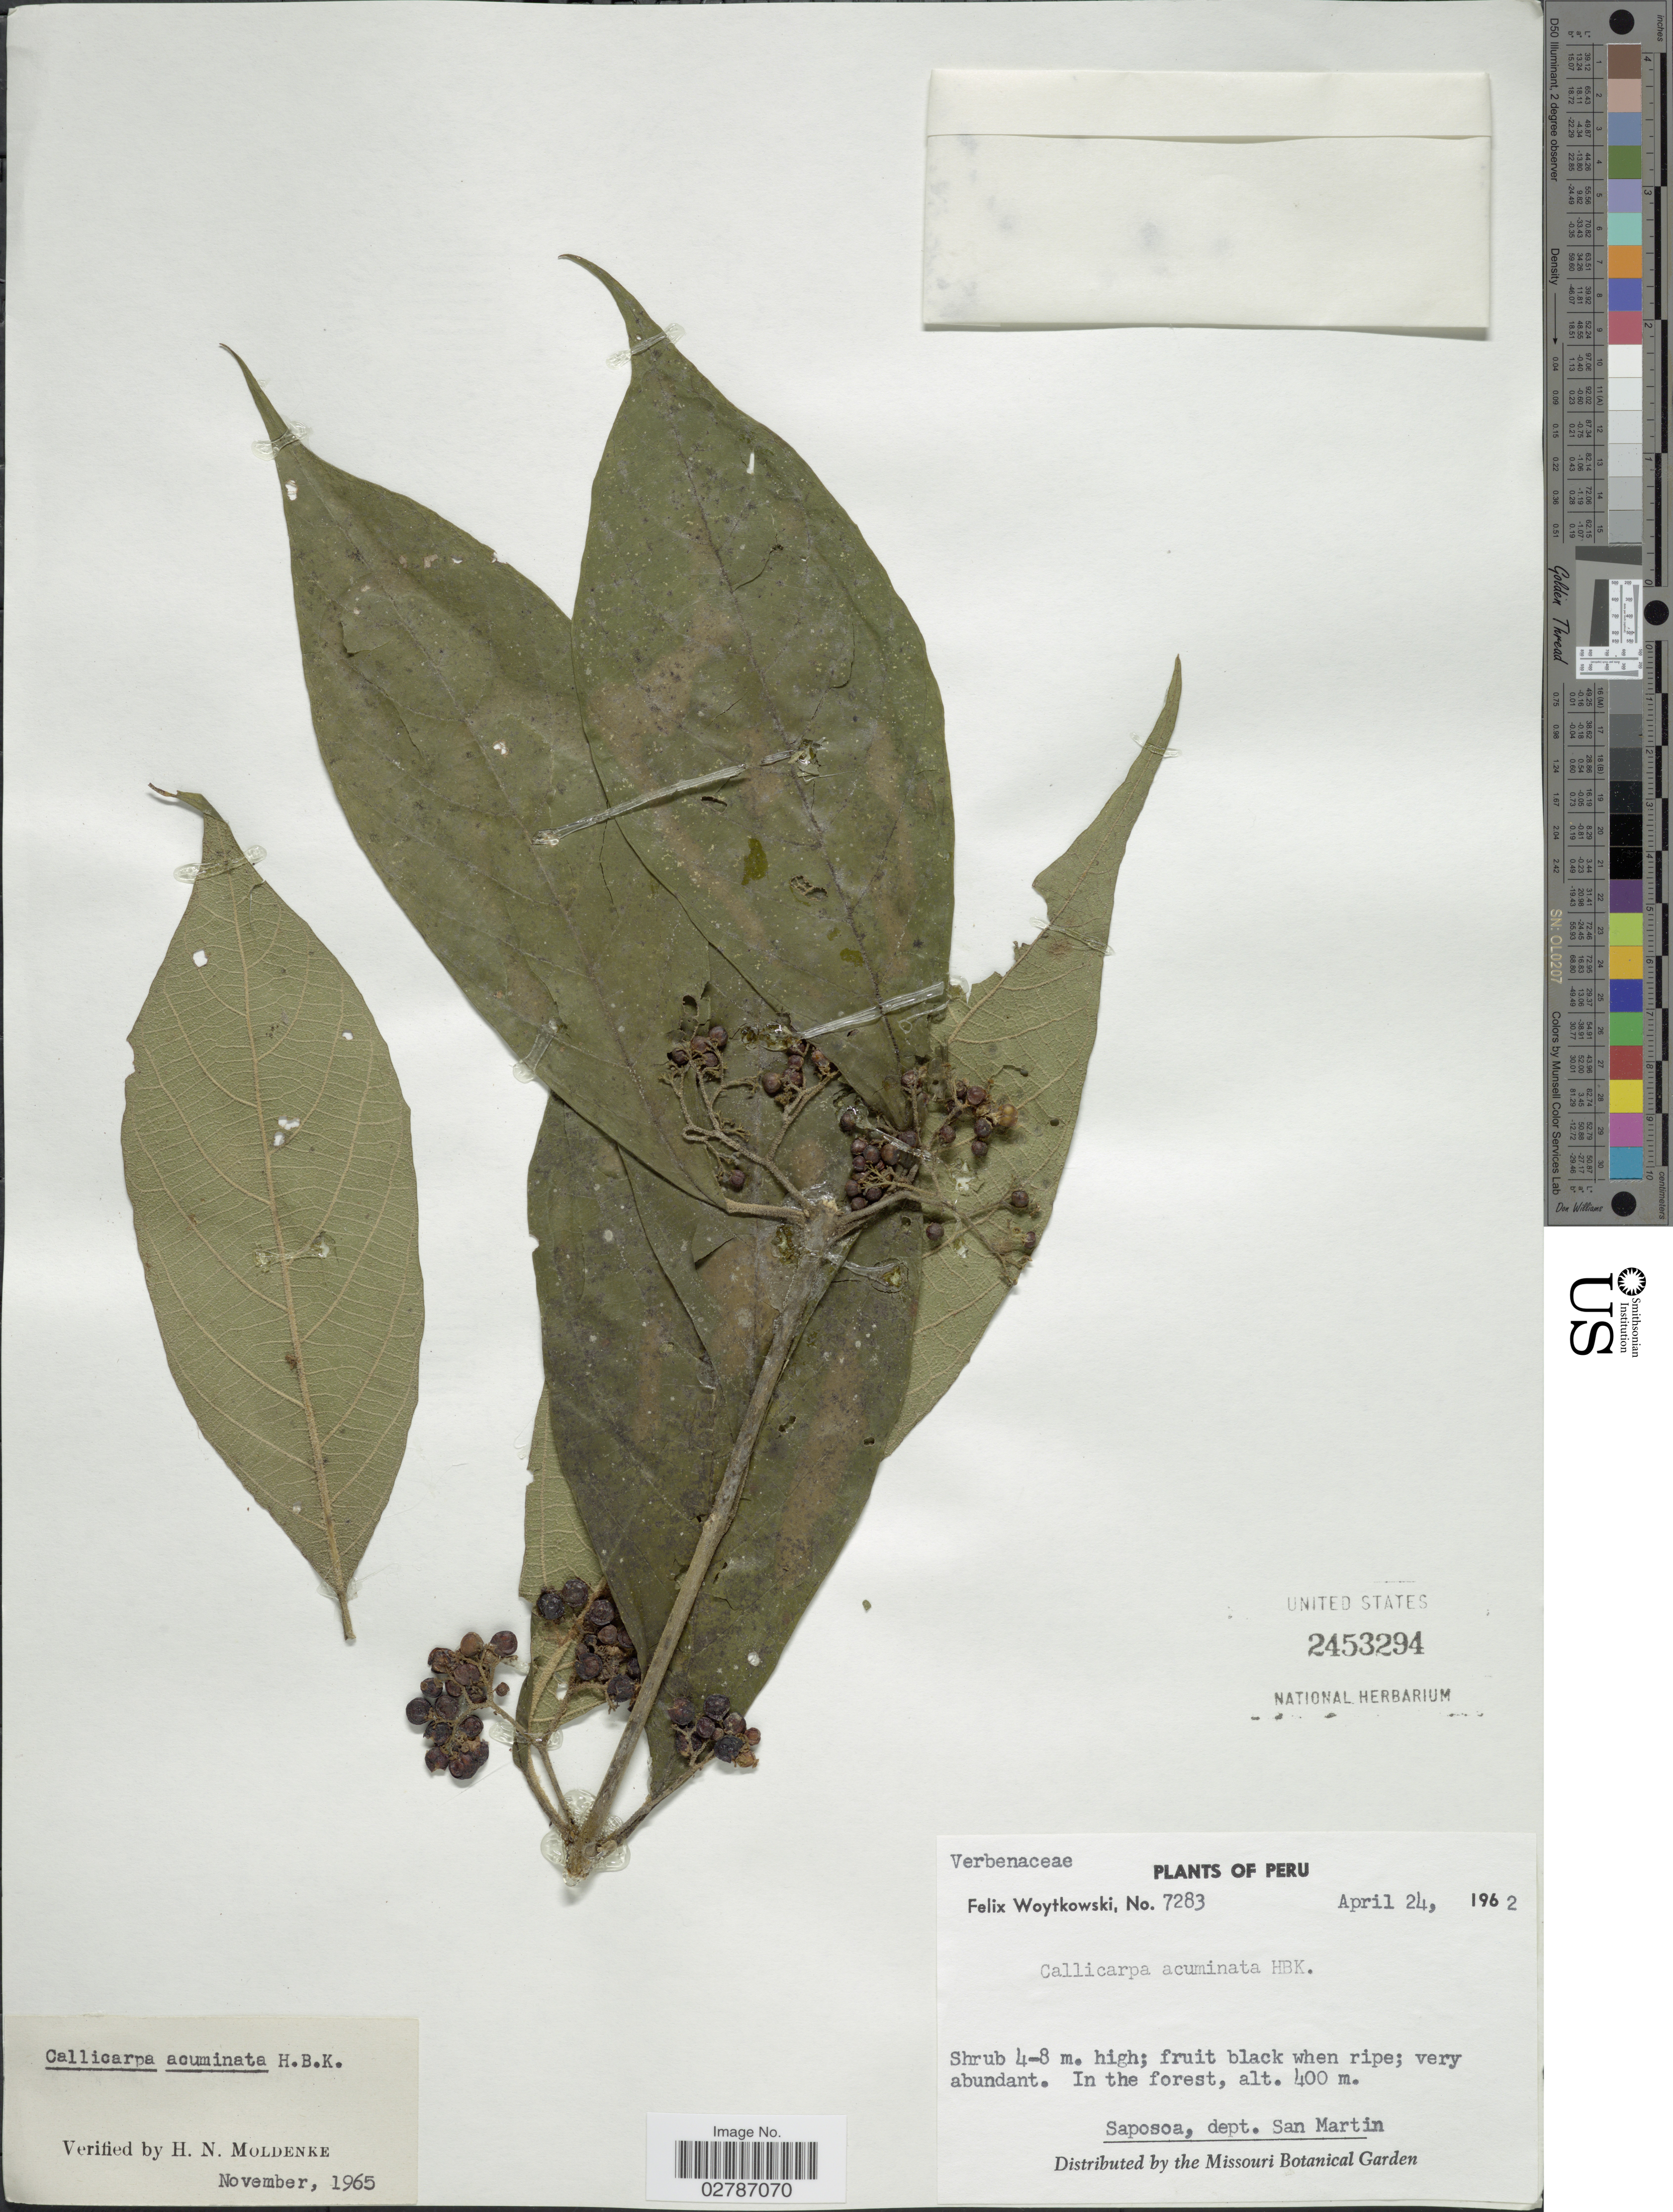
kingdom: Plantae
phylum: Tracheophyta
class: Magnoliopsida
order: Lamiales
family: Lamiaceae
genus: Callicarpa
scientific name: Callicarpa acuminata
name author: Kunth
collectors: F. Woytkowski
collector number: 7283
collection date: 1962-04-24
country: Peru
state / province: San Martín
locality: In the forest. Saposoa, dept. San Martin.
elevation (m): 400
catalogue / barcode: US 2453294